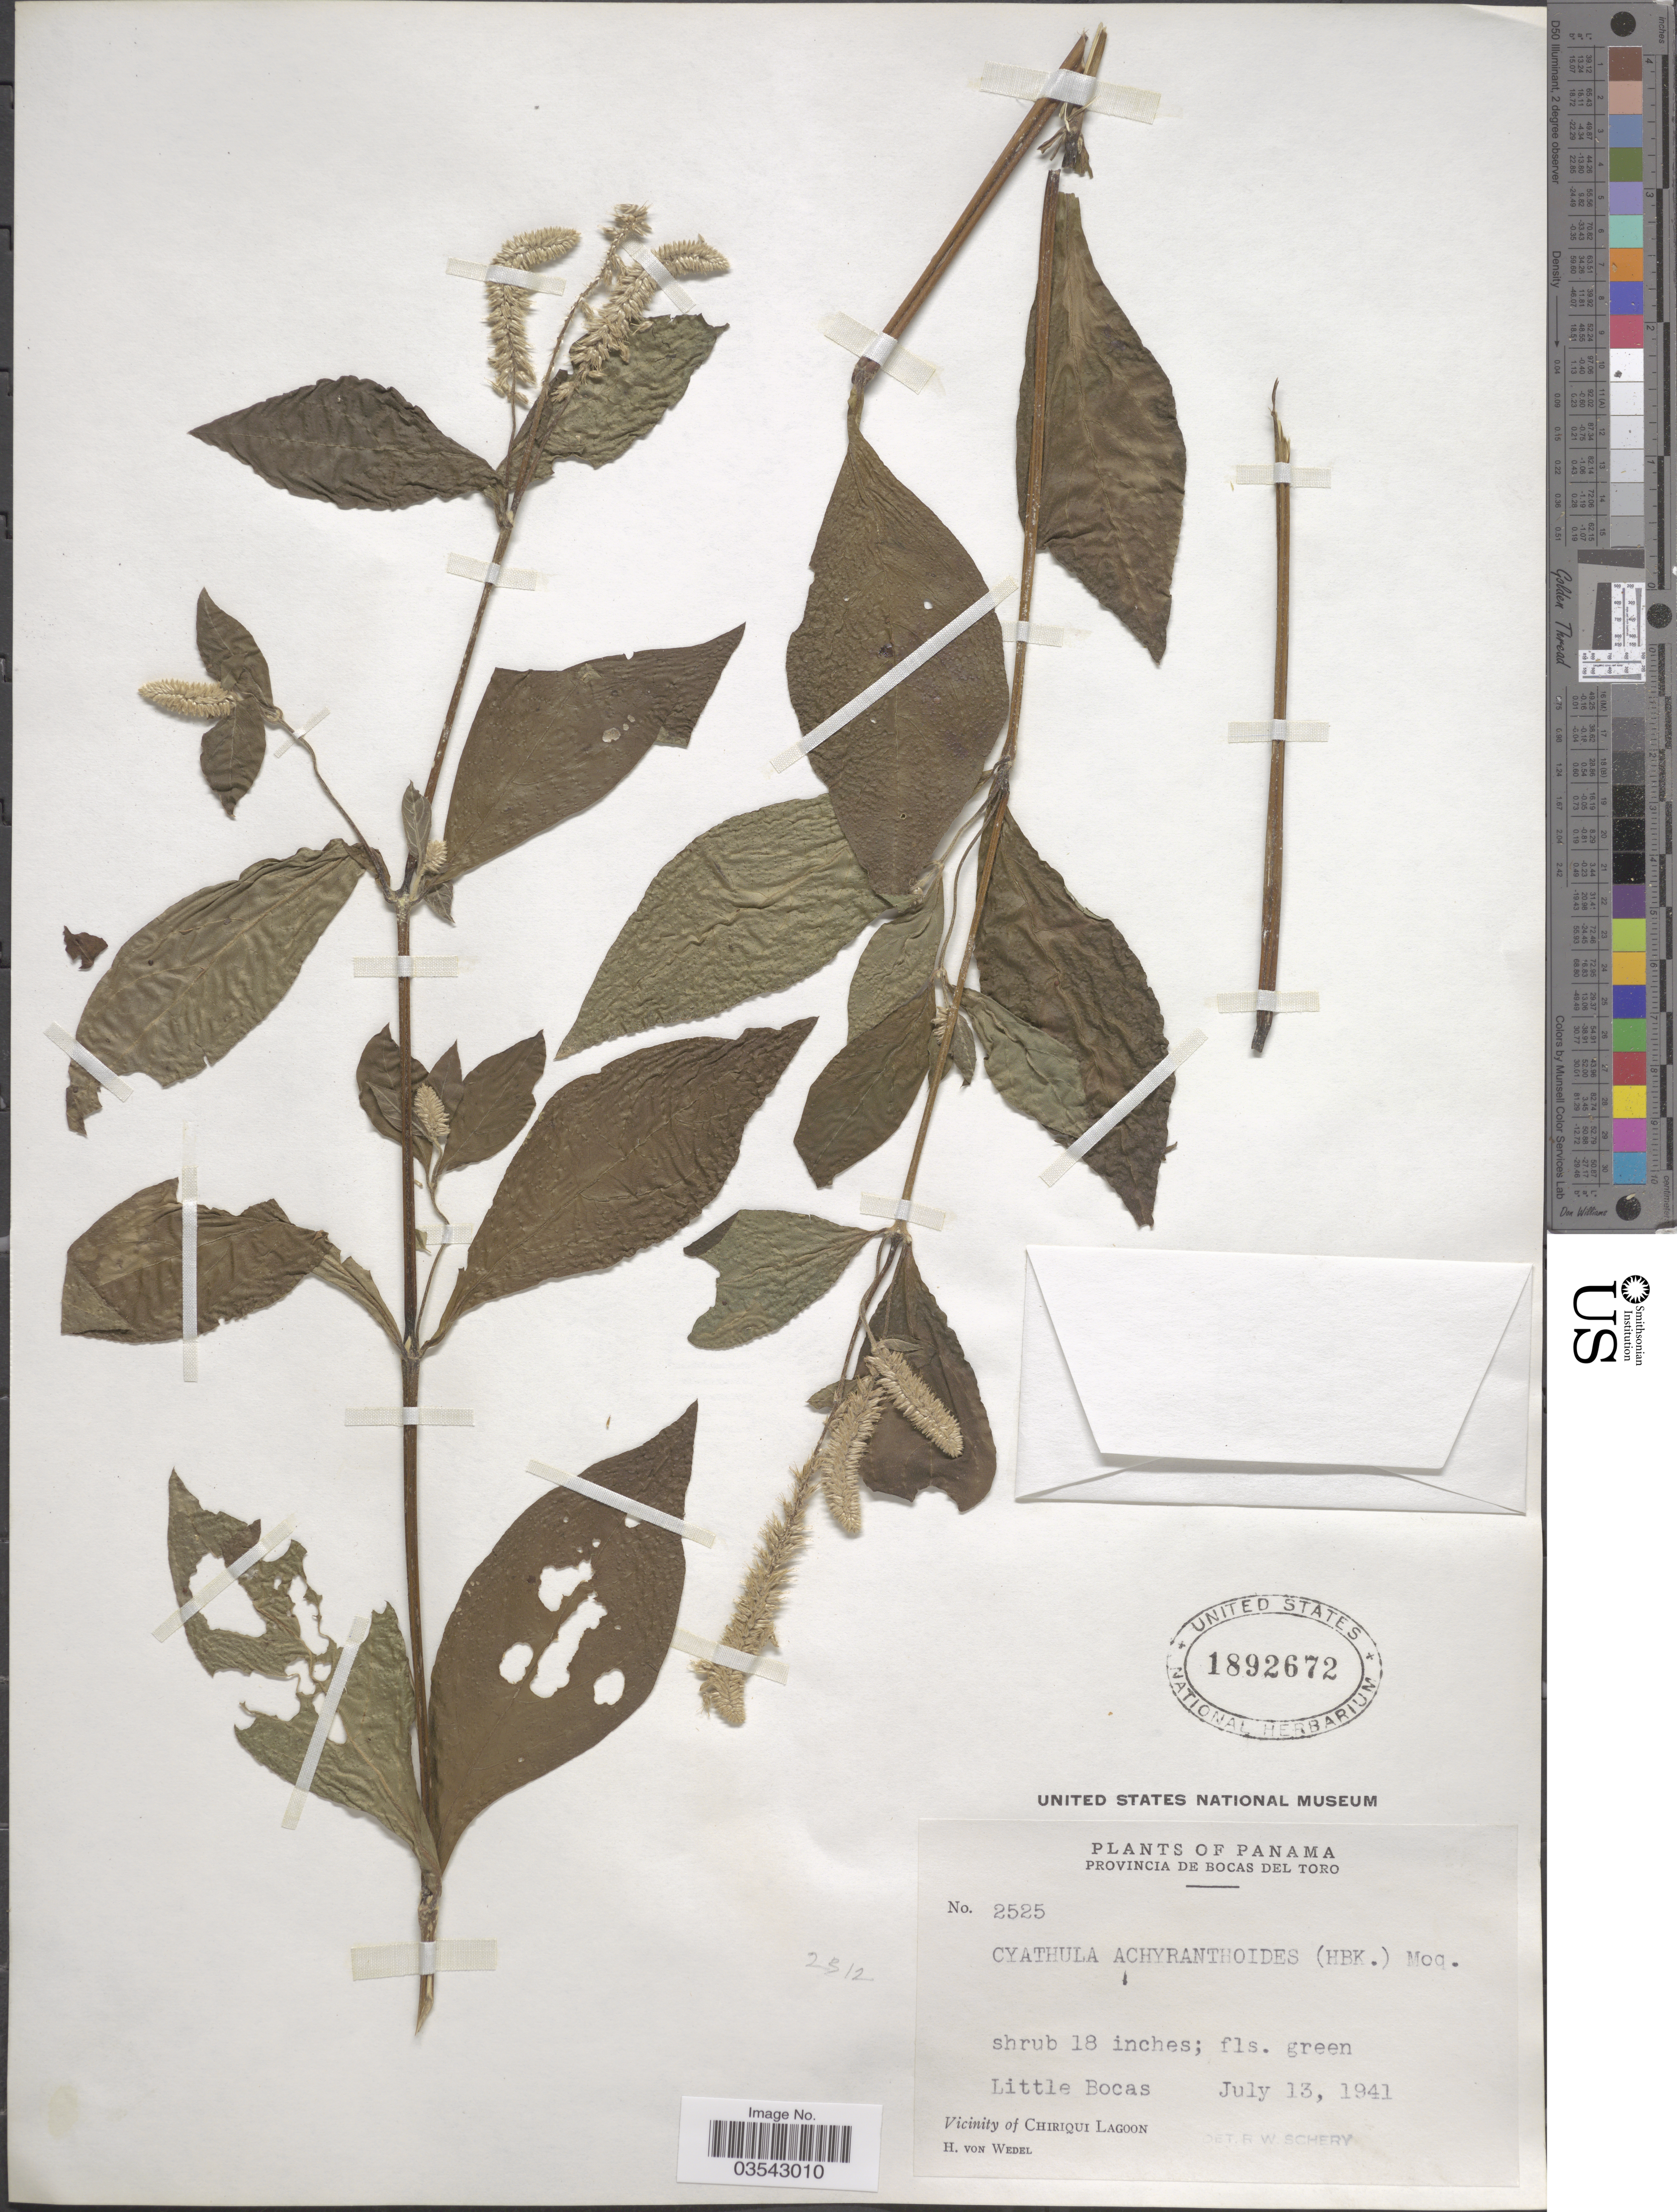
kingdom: Plantae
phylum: Tracheophyta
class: Magnoliopsida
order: Caryophyllales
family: Amaranthaceae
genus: Cyathula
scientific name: Cyathula achyranthoides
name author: (Kunth) Moq.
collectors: H. von Wedel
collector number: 2525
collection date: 1941-07-13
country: Panama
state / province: Bocas del Toro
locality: Little Bocas. Vicinity of Chiriqui Lagoon.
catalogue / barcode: US 1892672